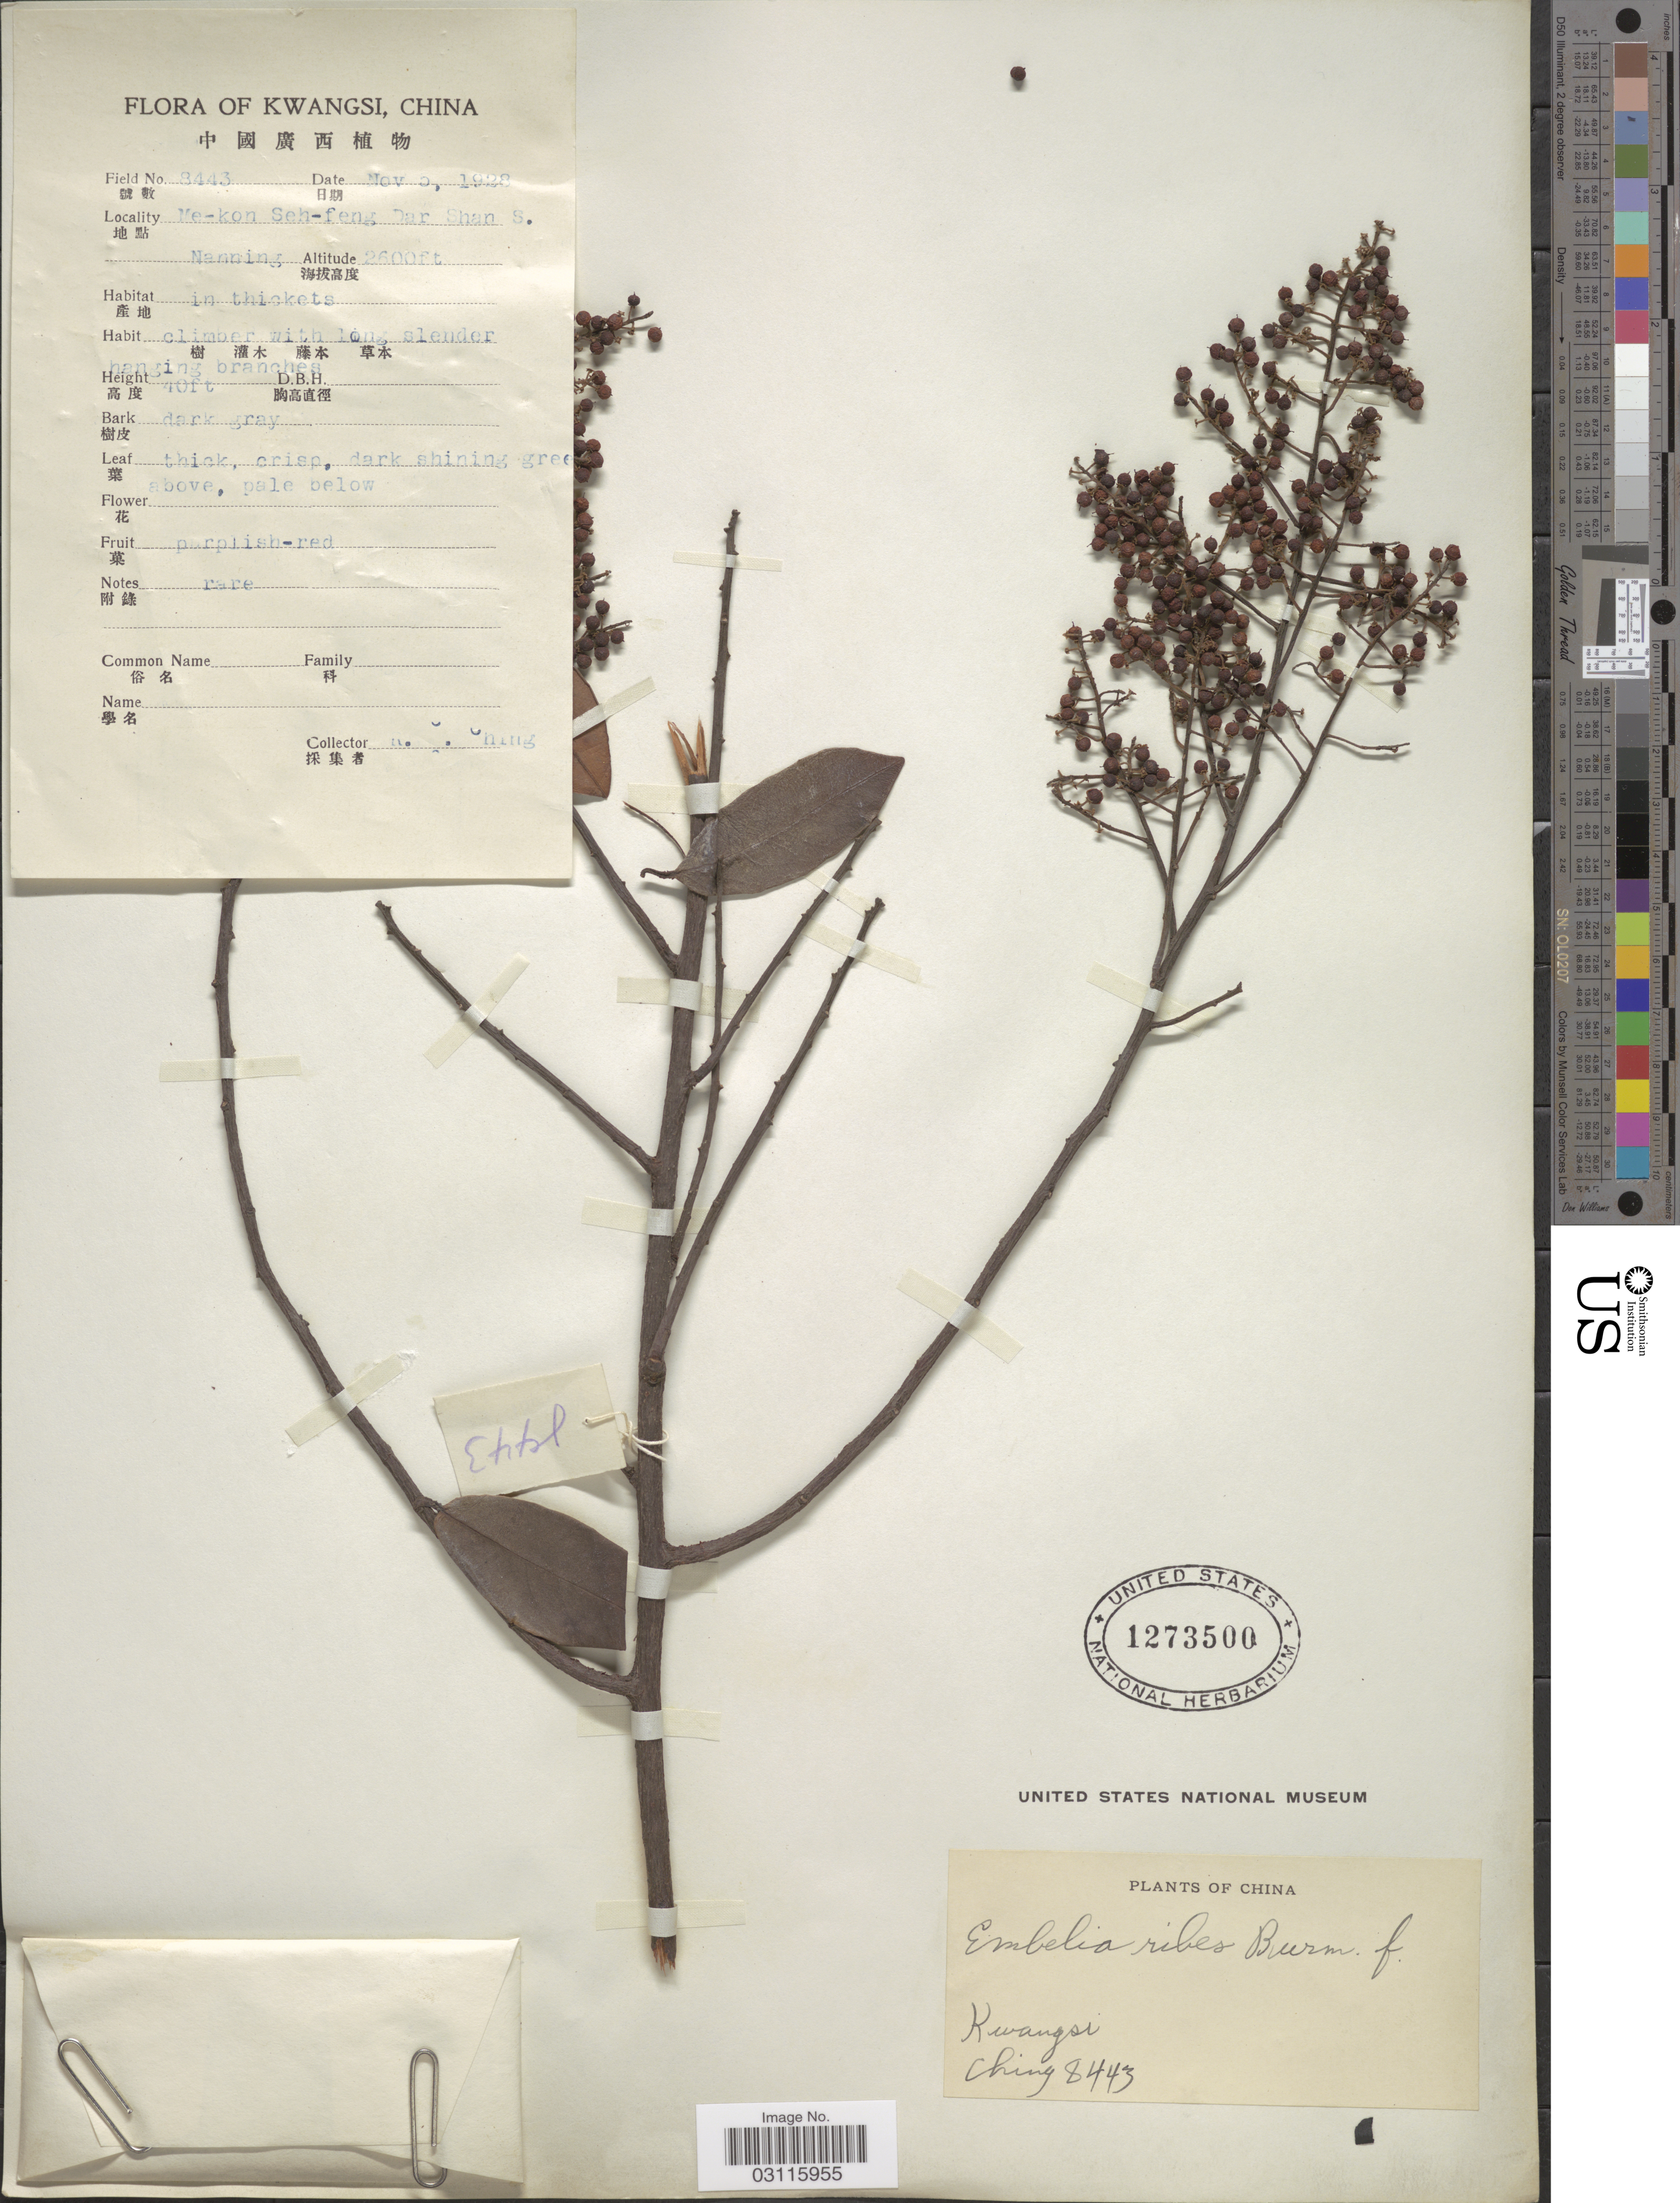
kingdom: Plantae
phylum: Tracheophyta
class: Magnoliopsida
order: Ericales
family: Primulaceae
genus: Embelia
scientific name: Embelia ribes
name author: Burm. f.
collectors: R. C. Ching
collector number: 8443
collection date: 1928-11-05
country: China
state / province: Guangxi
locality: Kwangsi, Me-kon Seh-feng Dar Shan S. Nanning.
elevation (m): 792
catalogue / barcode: US 1273500